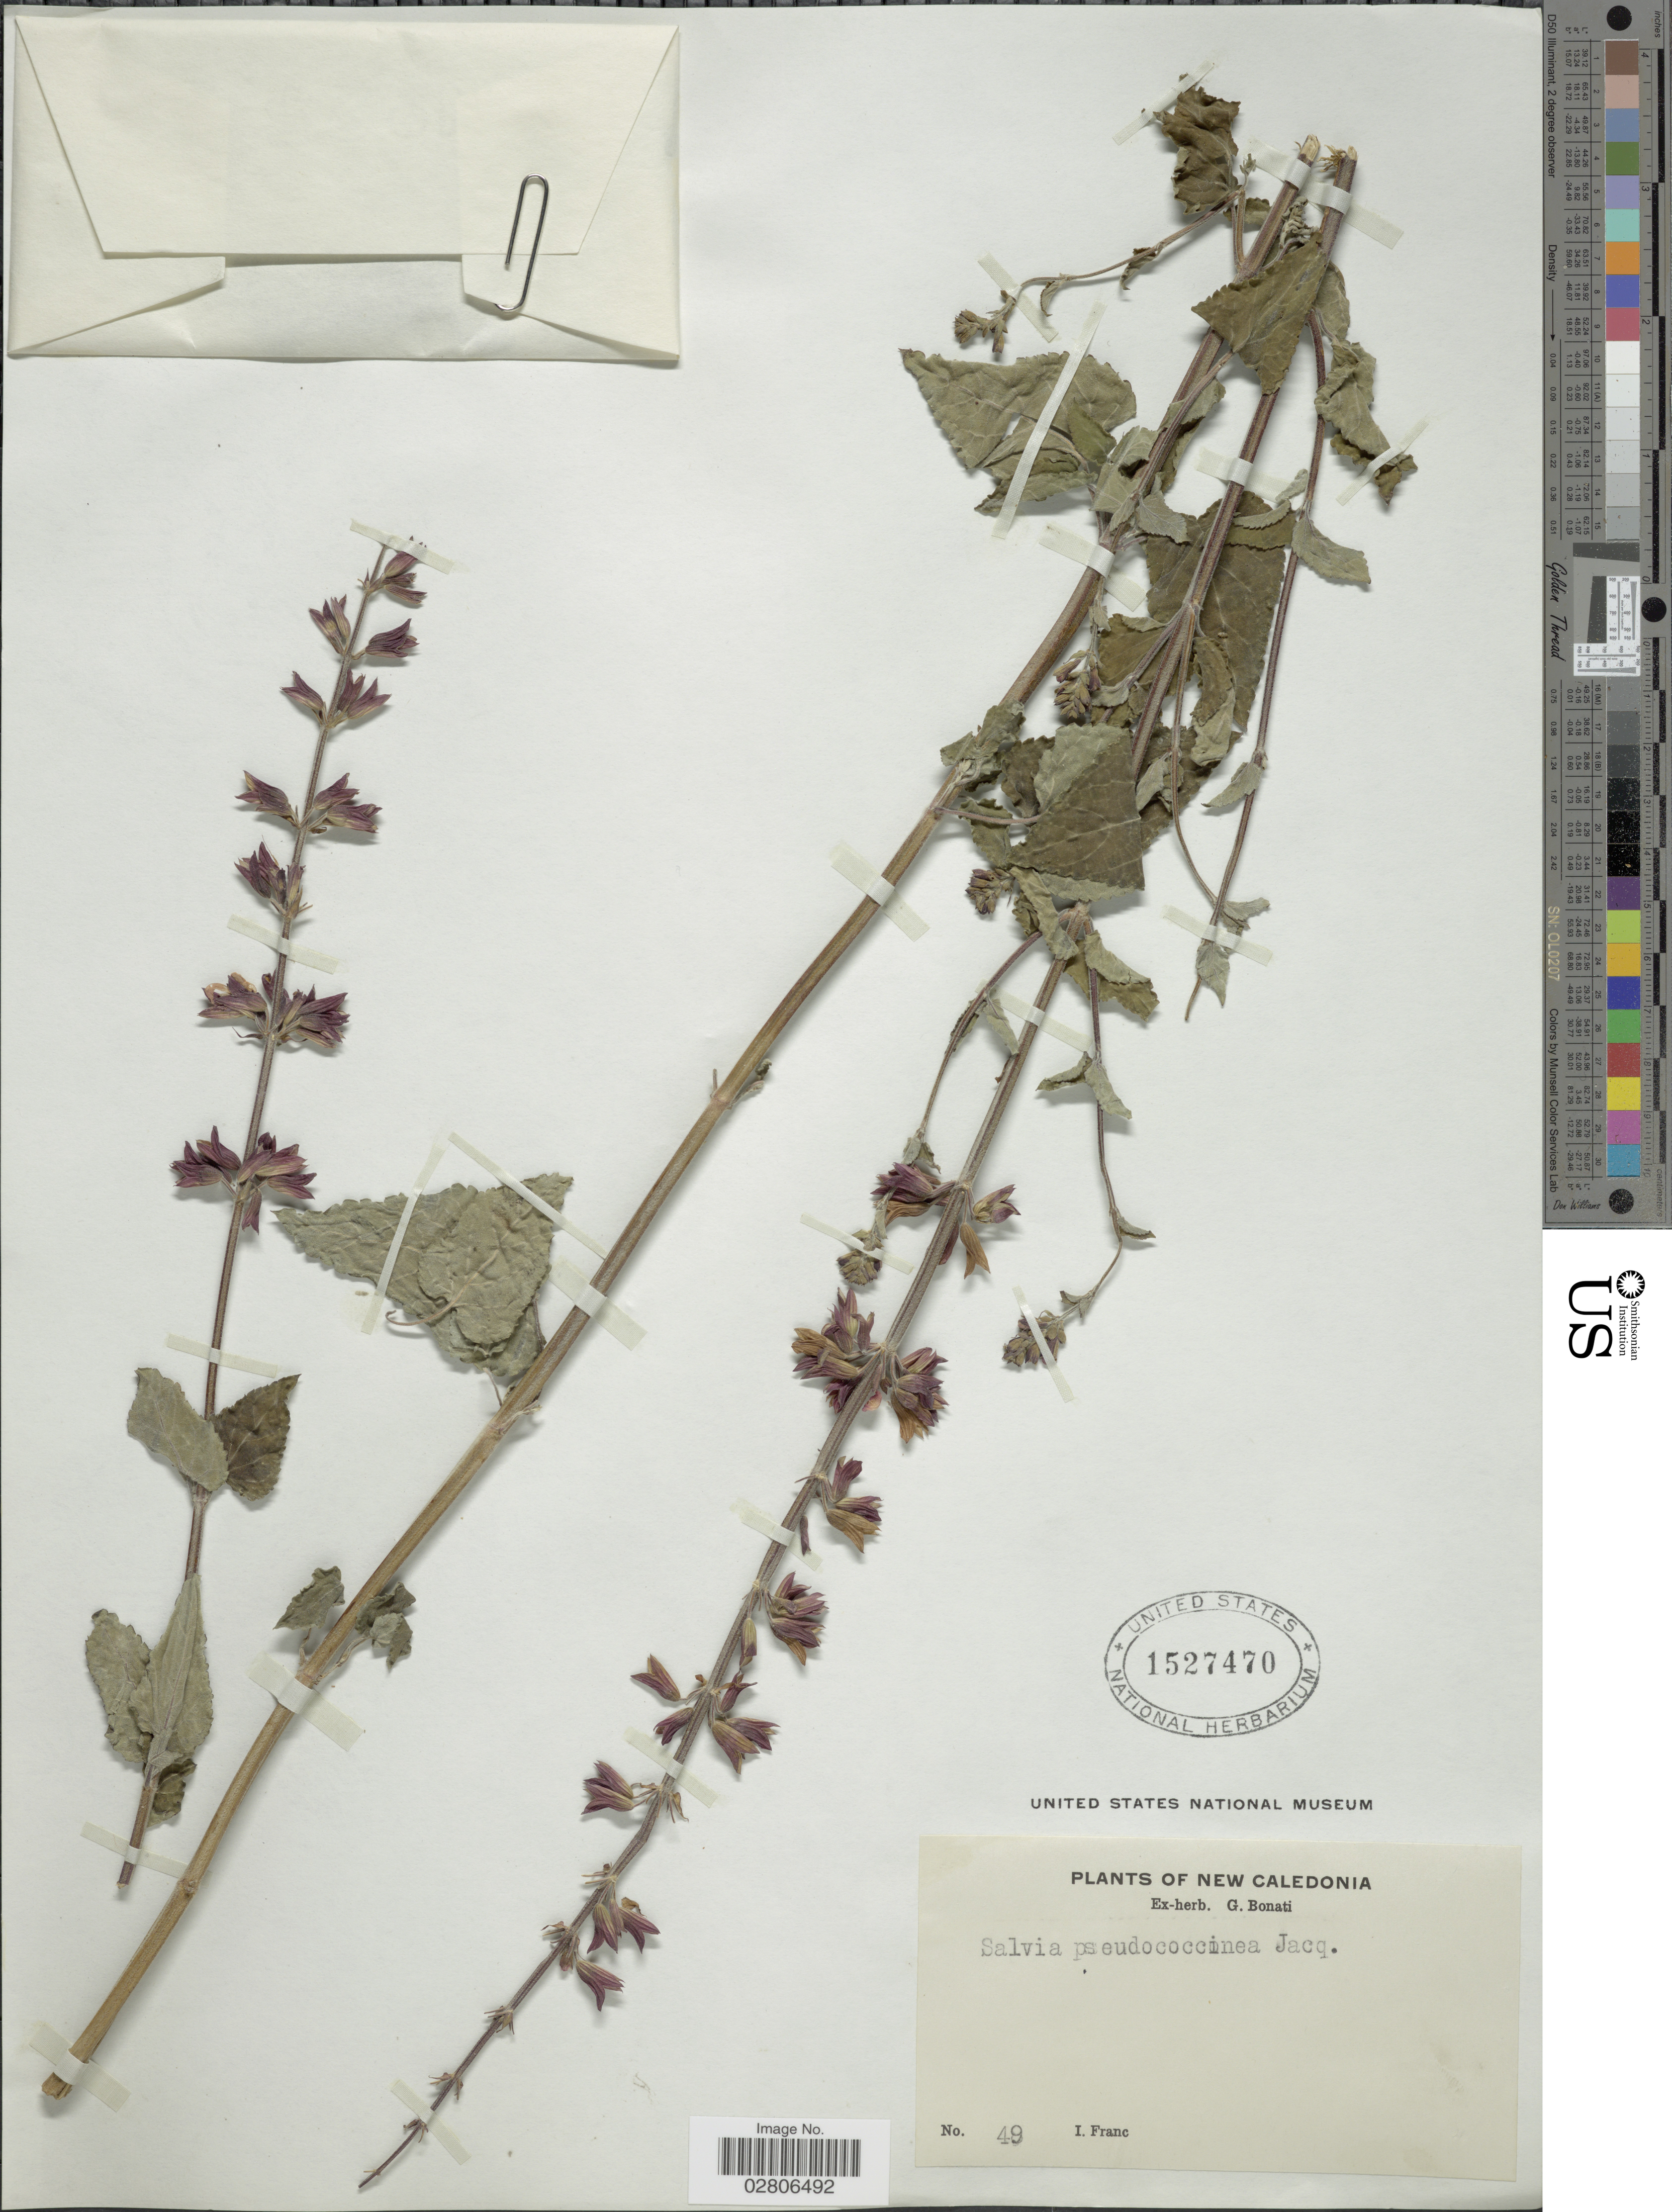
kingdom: Plantae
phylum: Tracheophyta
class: Magnoliopsida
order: Lamiales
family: Lamiaceae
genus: Salvia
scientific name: Salvia coccinea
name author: Buc'hoz ex Etl.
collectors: I. Franc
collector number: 49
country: New Caledonia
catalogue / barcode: US 1527470